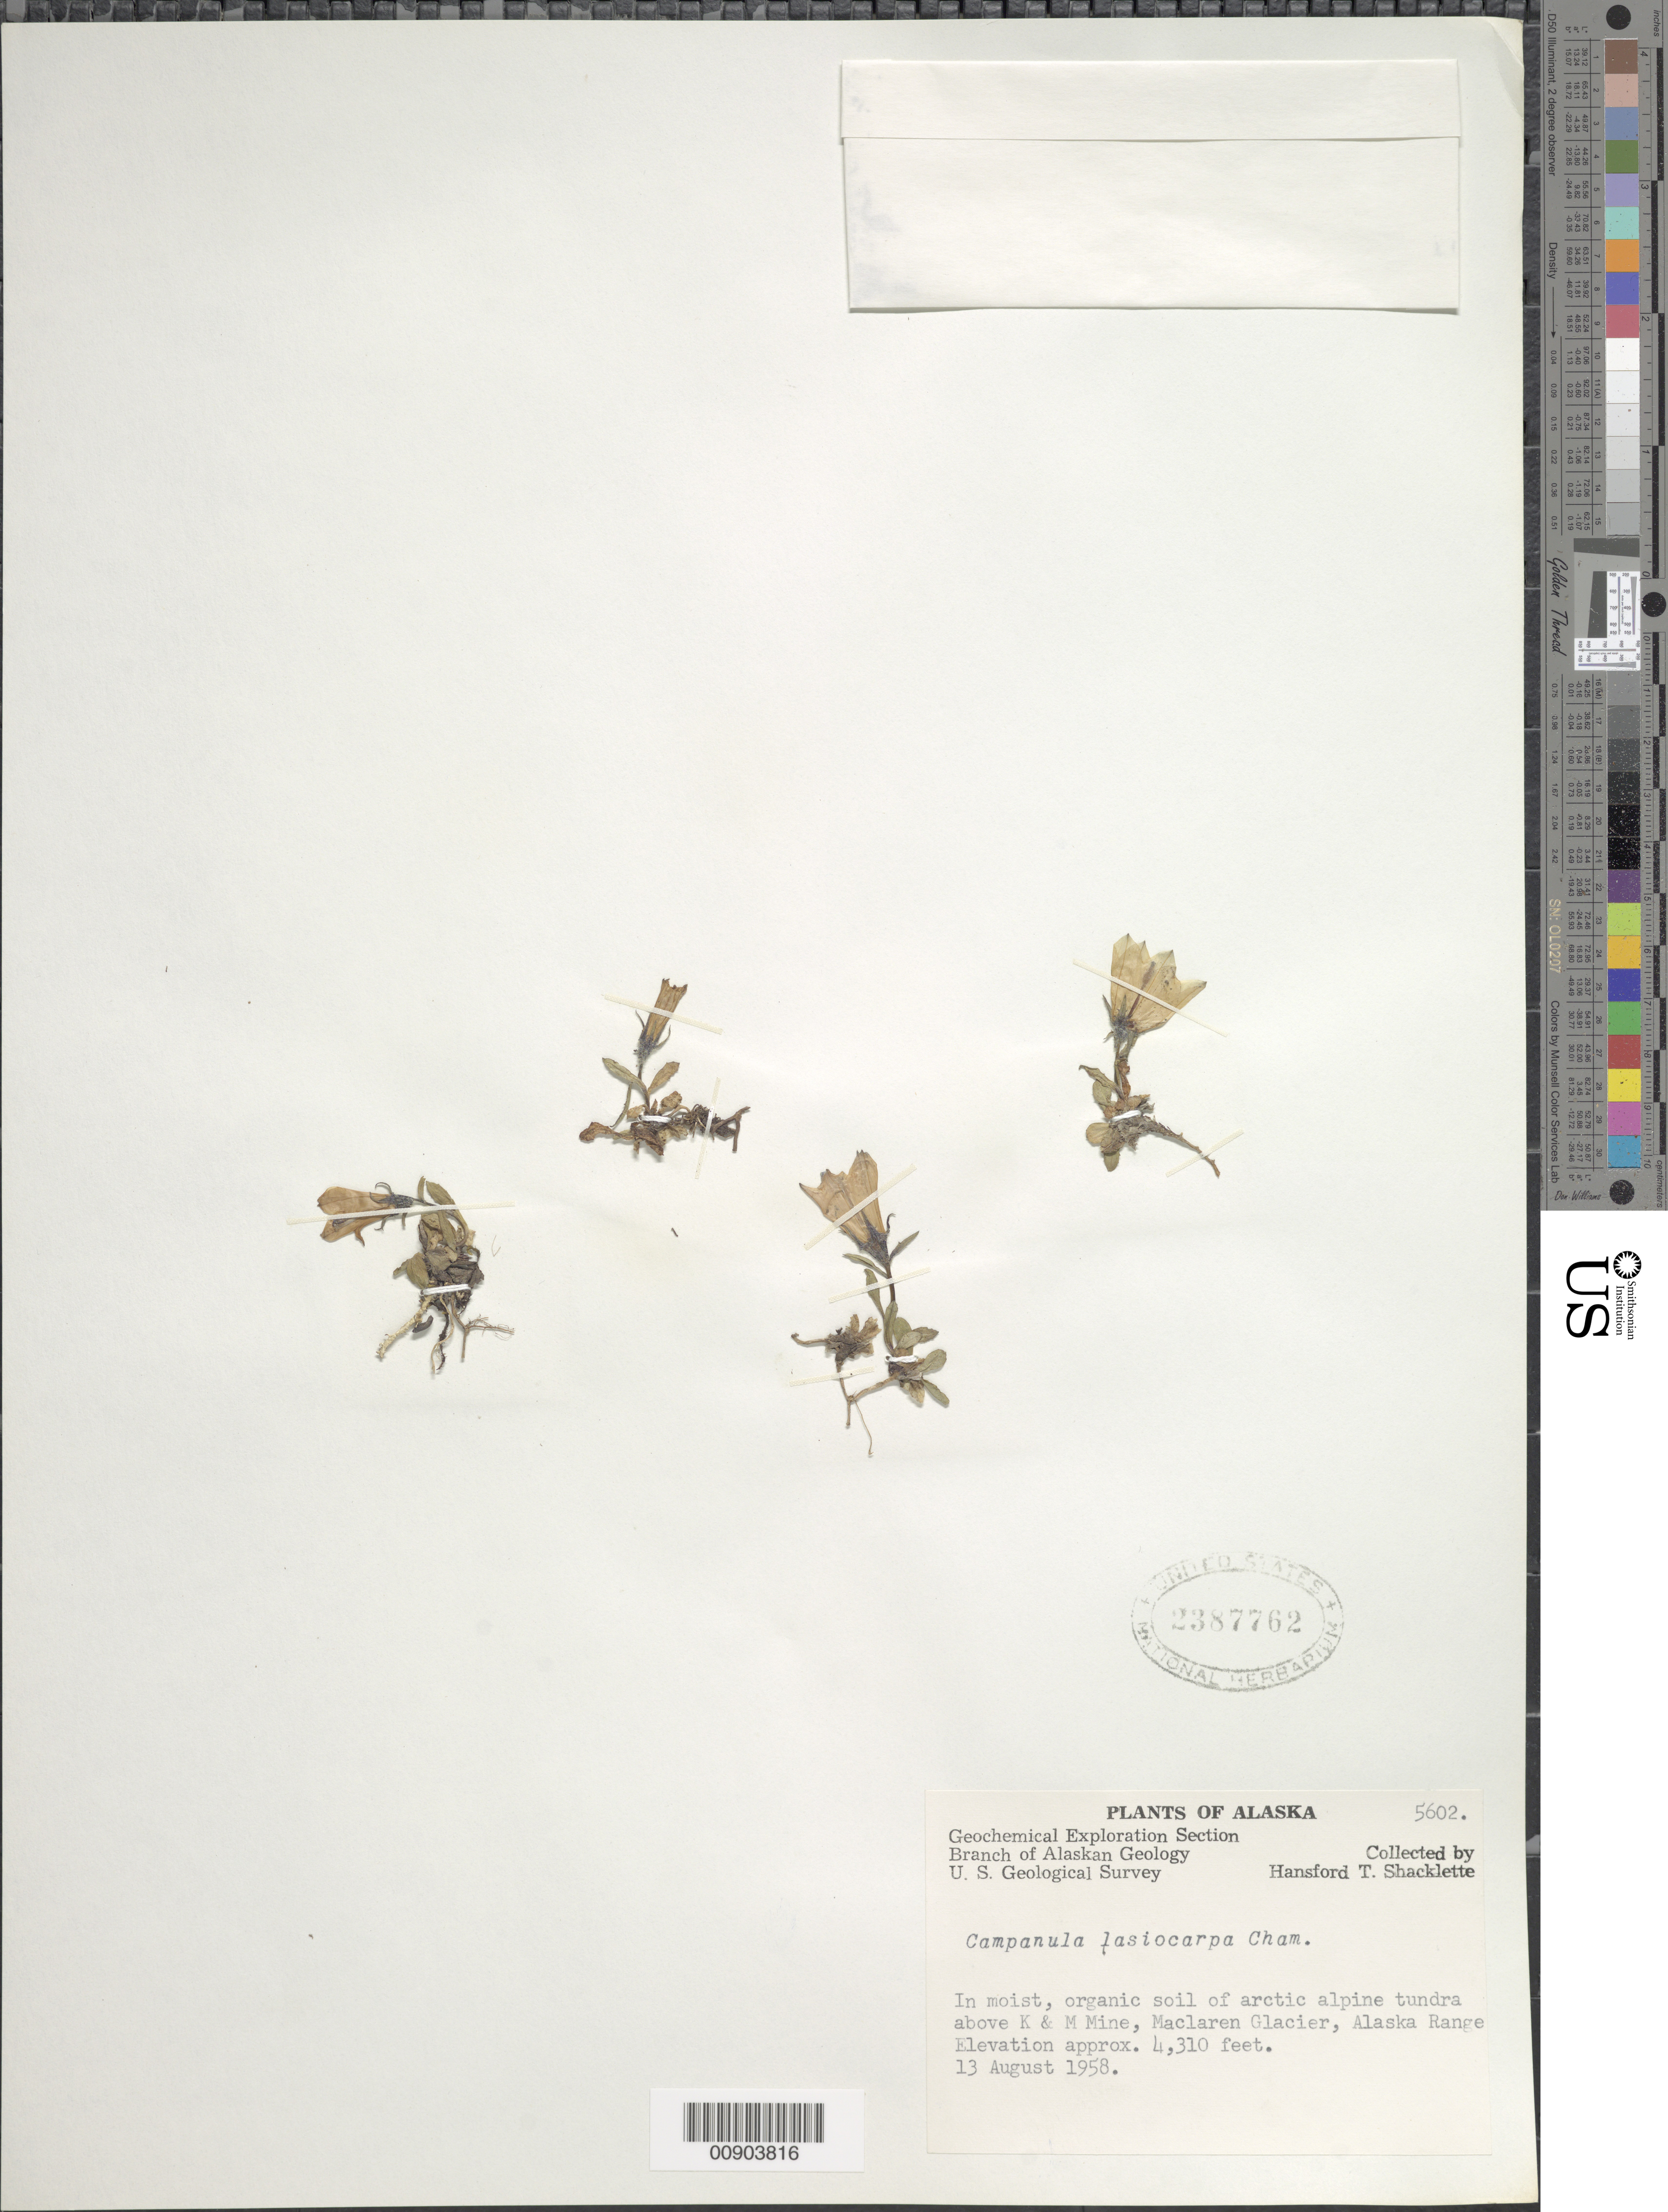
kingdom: Plantae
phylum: Tracheophyta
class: Magnoliopsida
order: Asterales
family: Campanulaceae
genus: Campanula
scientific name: Campanula lasiocarpa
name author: Cham.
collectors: H. Shacklette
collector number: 5602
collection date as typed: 13 Aug 1958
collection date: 1958-08-13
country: United States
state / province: Alaska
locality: Above K&M Mine, Maclaren Glacier, Alaska Range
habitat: In moist, organic soil of arctic alpine tundra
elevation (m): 1314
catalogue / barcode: US 2387762